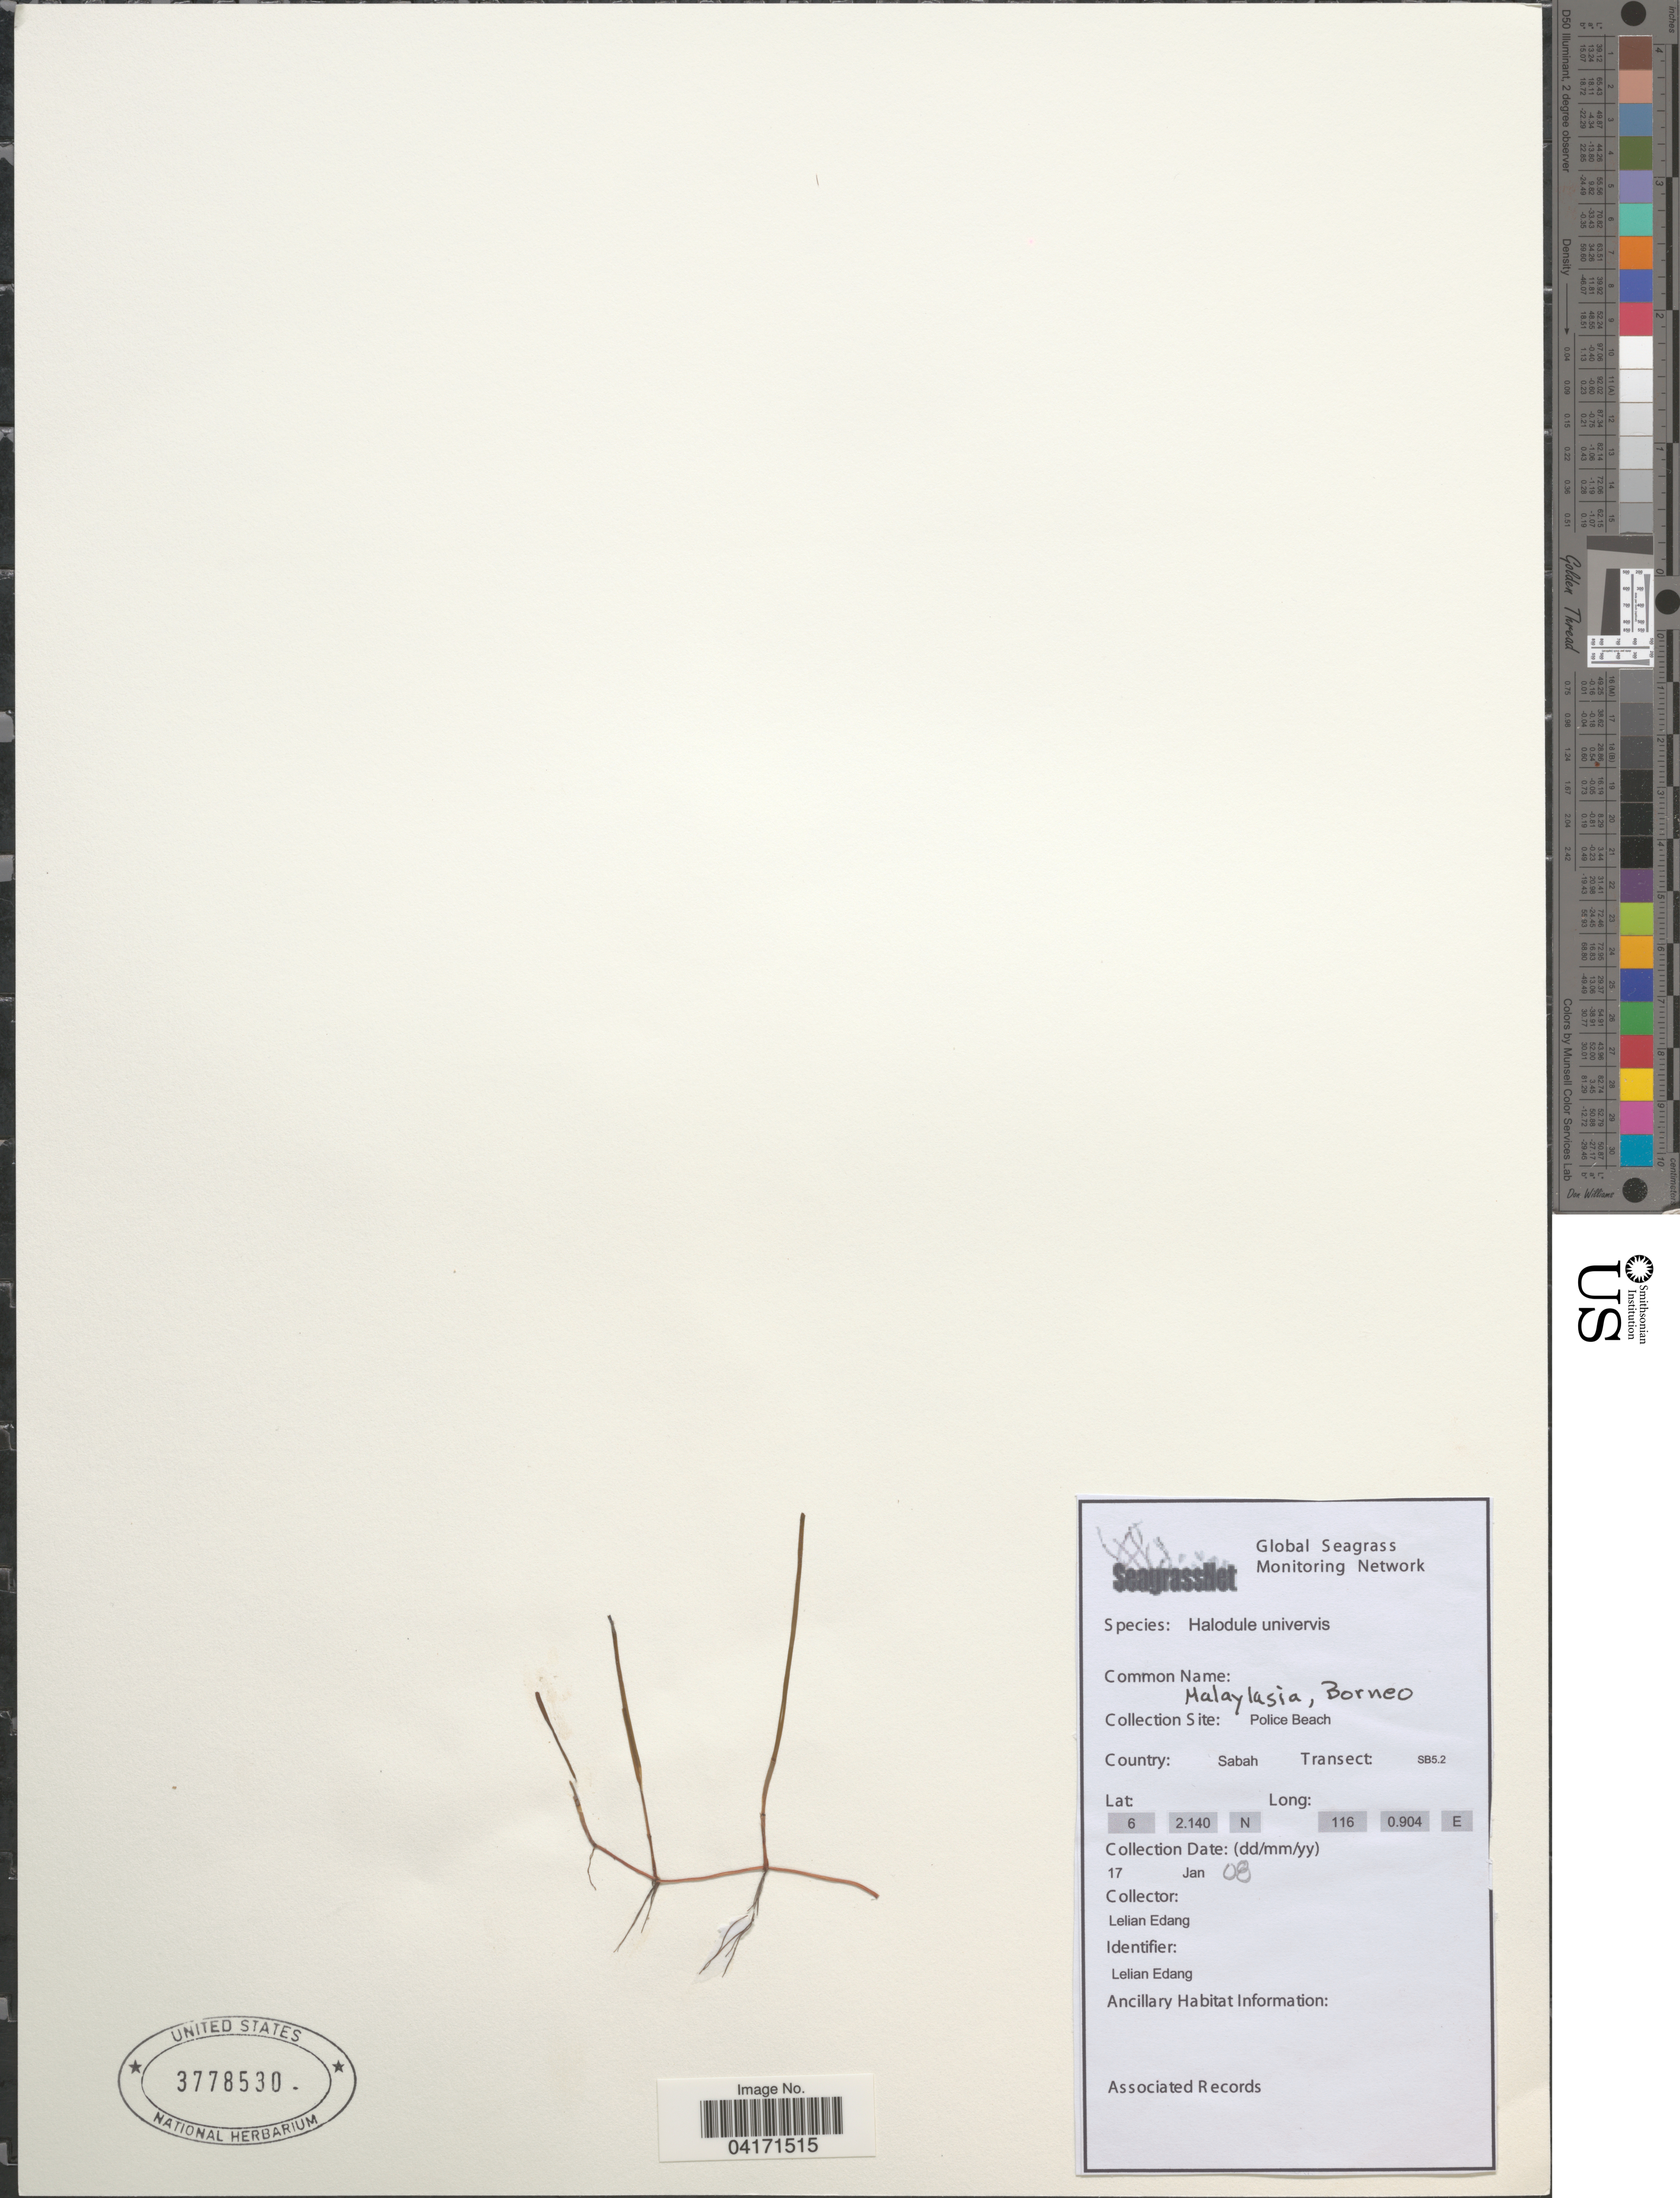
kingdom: Plantae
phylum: Tracheophyta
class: Liliopsida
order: Alismatales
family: Cymodoceaceae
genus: Halodule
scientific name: Halodule uninervis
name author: (Forssk.) Asch.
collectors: L. Edang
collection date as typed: Transcribed d/m/y: 17/1/8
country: Malaysia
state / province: Sabah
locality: Malaylasia, Borneo. Police Beach. Transect: SB5.2.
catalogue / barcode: US 3778530